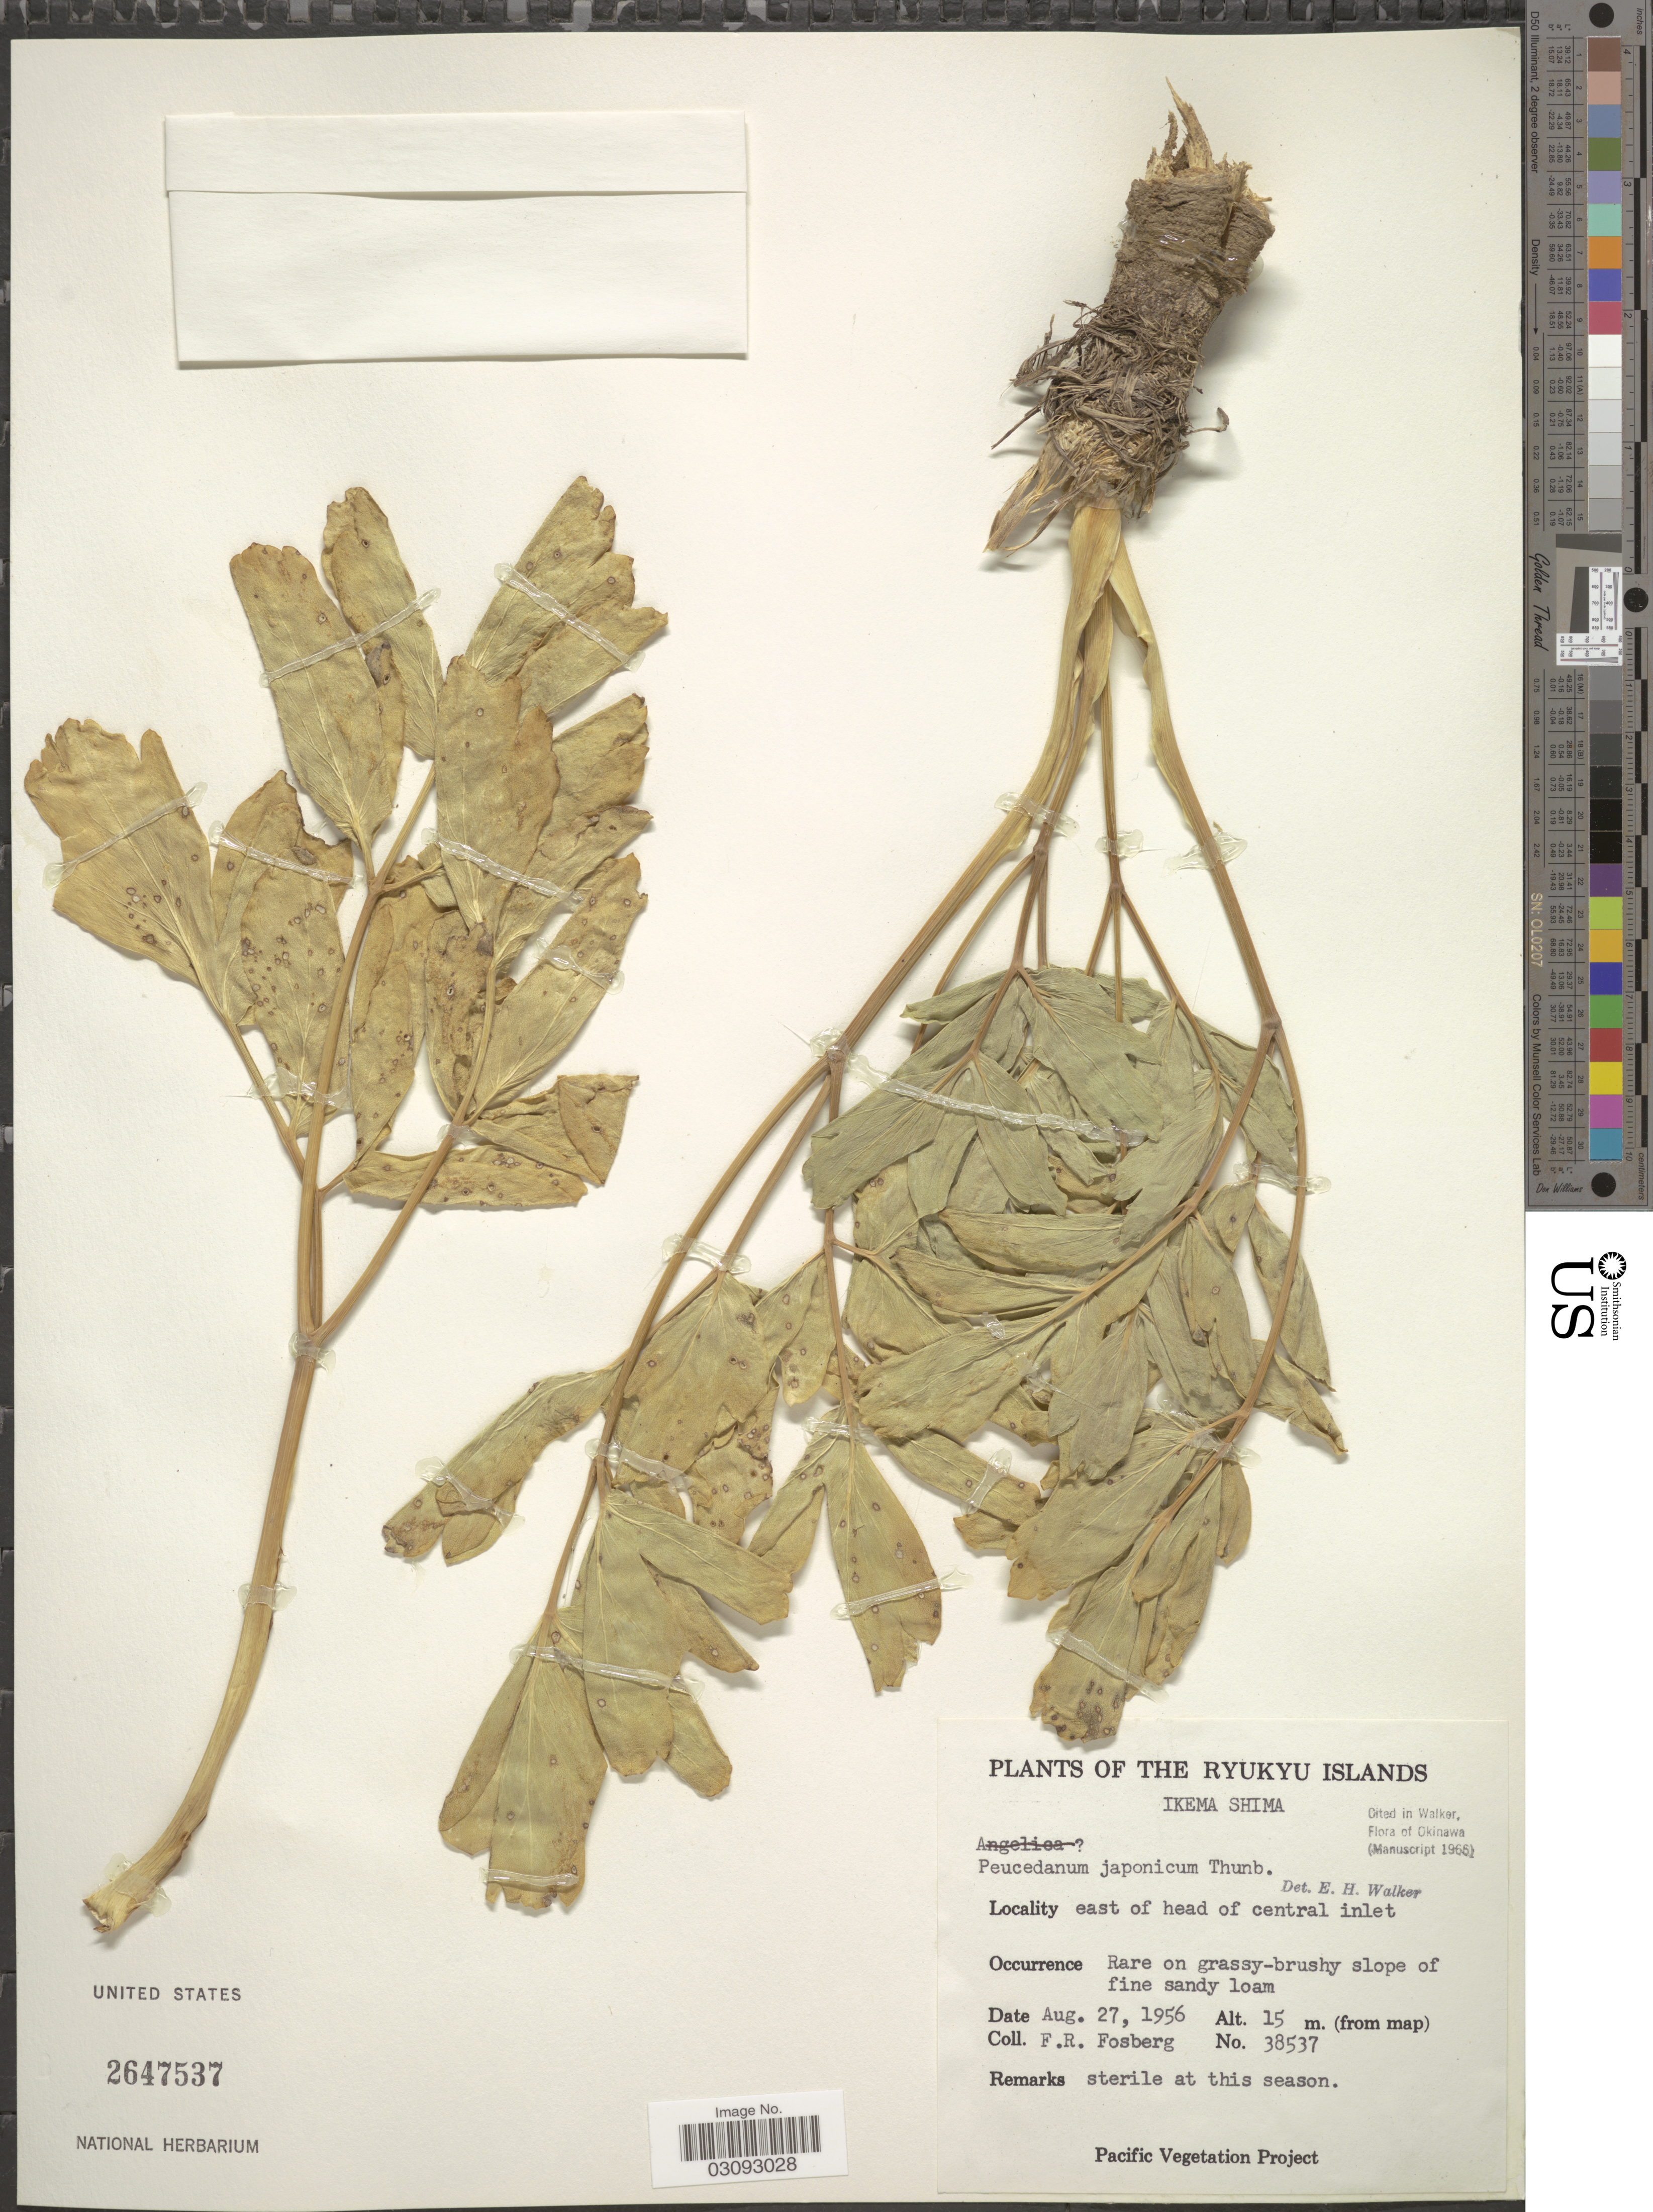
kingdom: Plantae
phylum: Tracheophyta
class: Magnoliopsida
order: Apiales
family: Apiaceae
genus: Peucedanum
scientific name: Peucedanum japonicum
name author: Thunb.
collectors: F. R. Fosberg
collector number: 38537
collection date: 1956-08-27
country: Japan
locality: The Ryukyu Islands, Ikema Shima, east of head of central inlet.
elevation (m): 15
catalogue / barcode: US 2647537